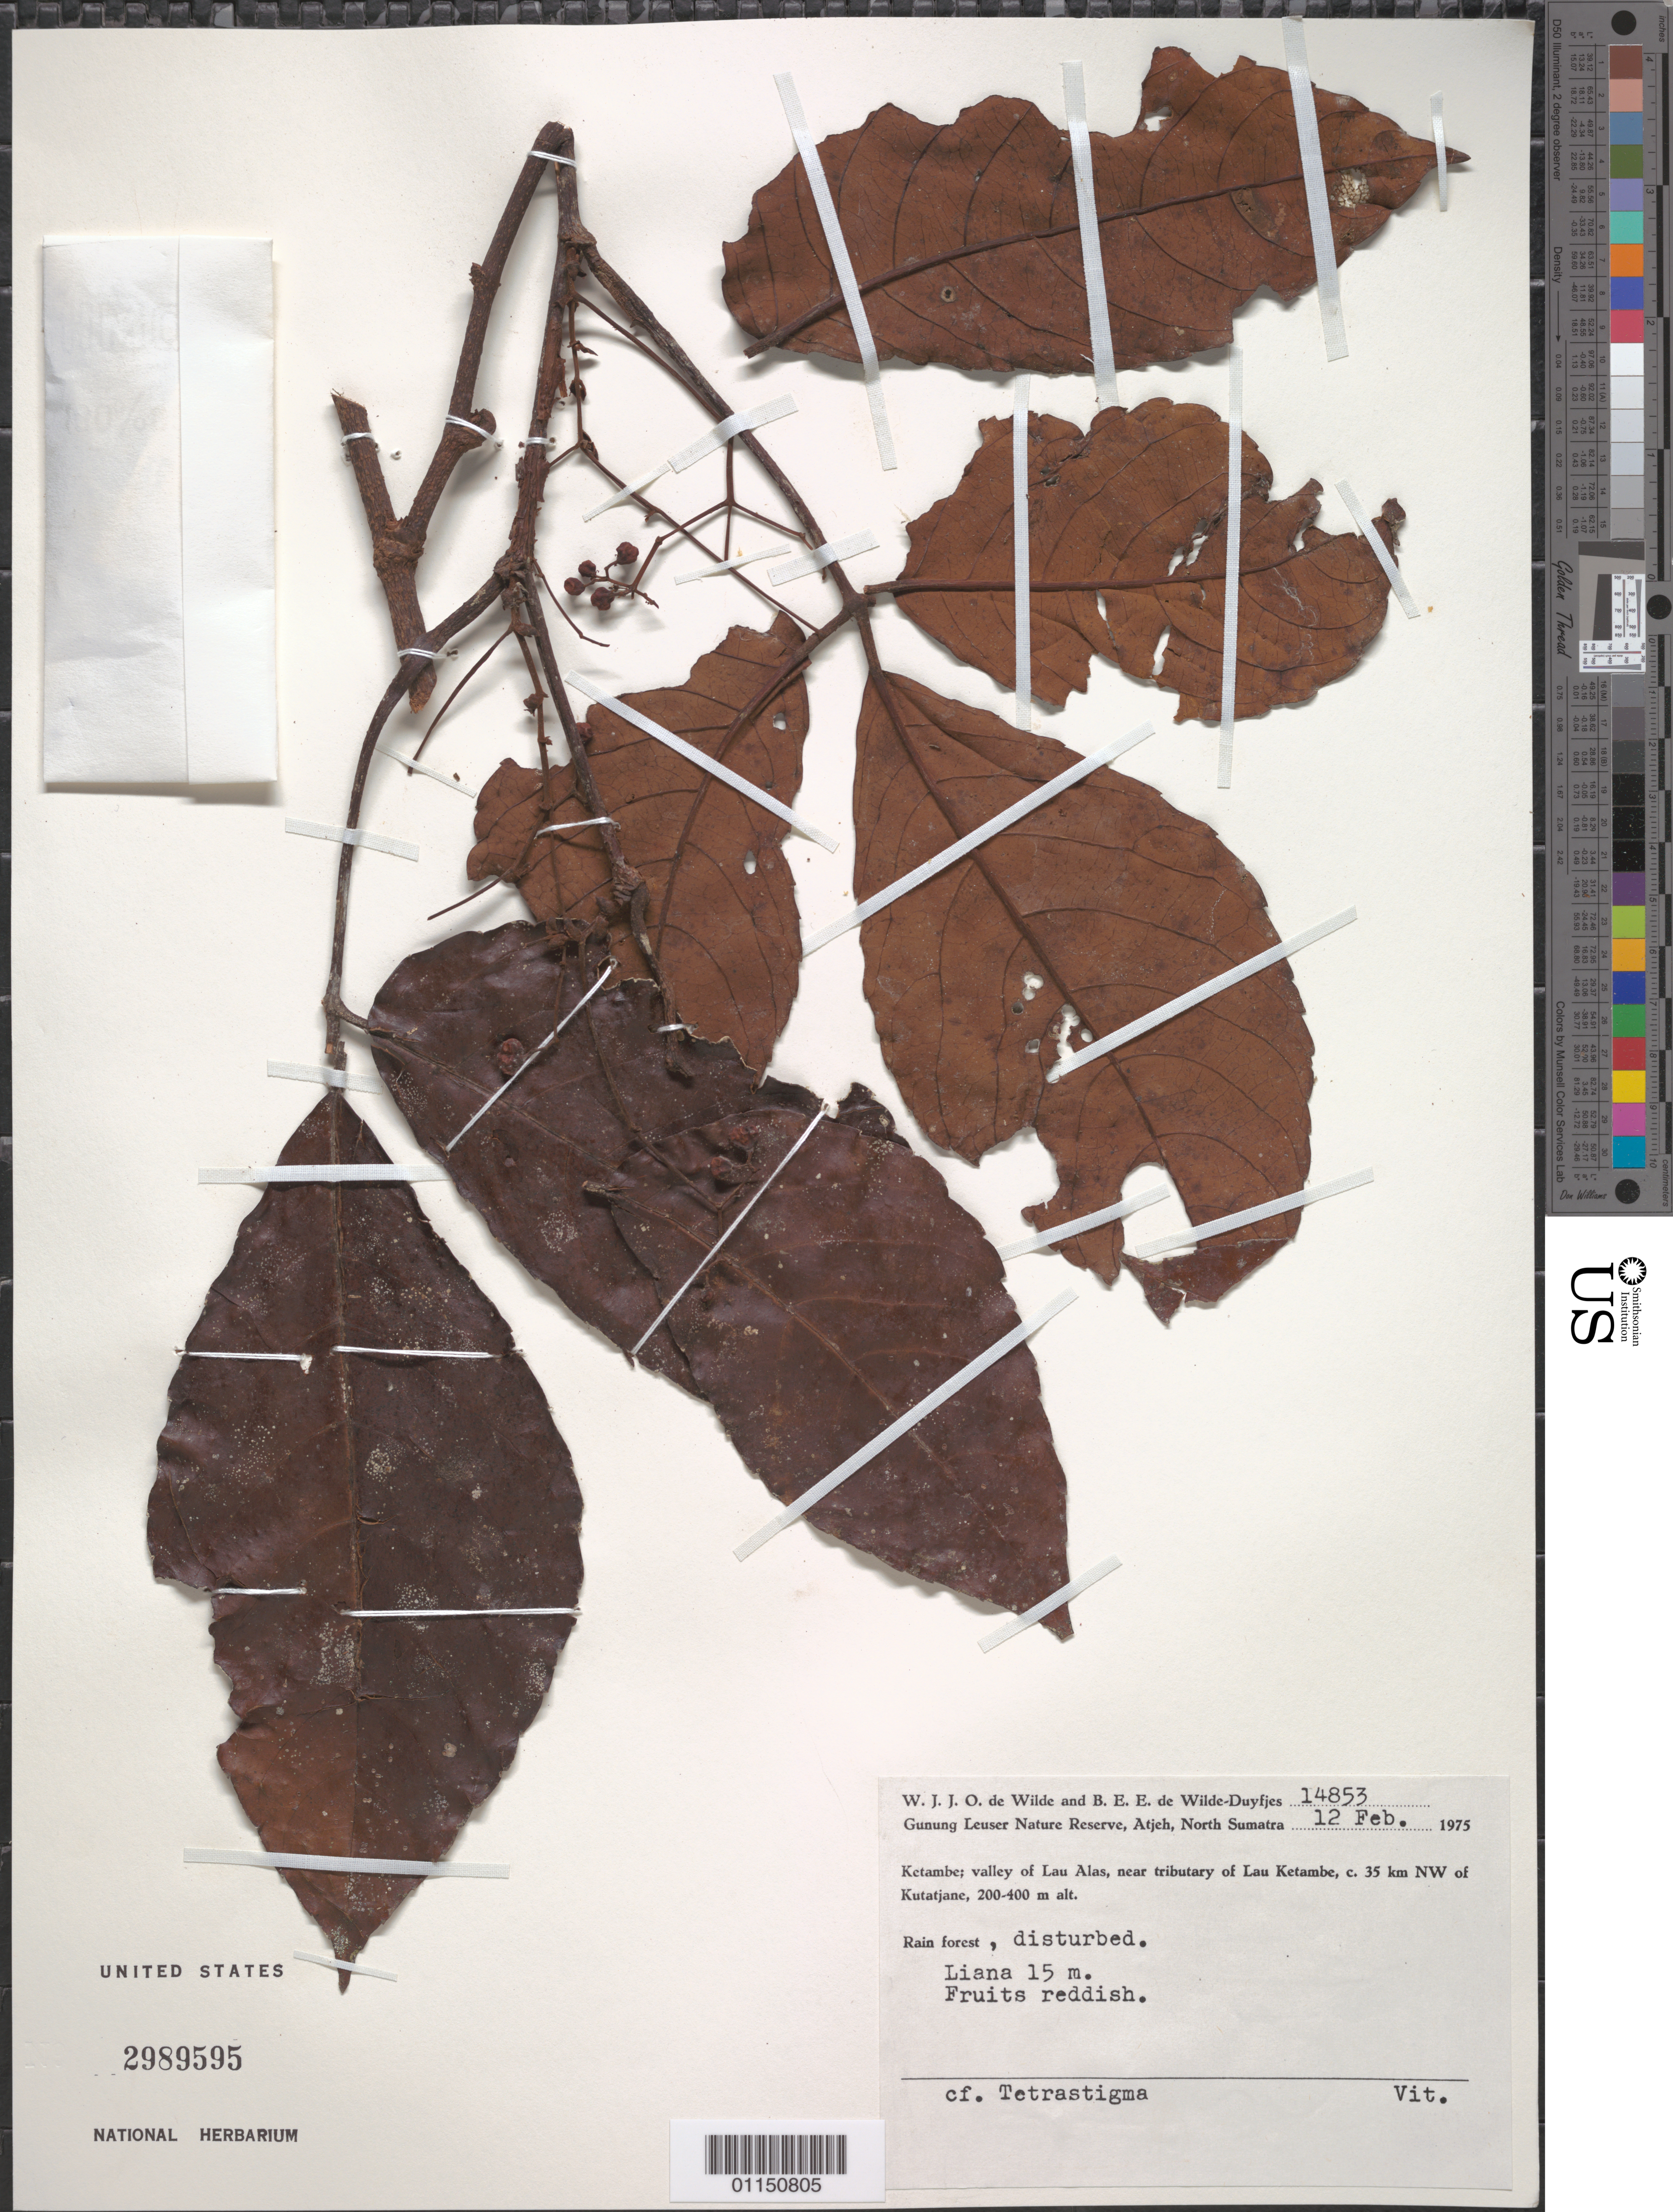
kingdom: Plantae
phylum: Tracheophyta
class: Magnoliopsida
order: Vitales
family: Vitaceae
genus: Tetrastigma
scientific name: Tetrastigma sp.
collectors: W. J. de Wilde & B. E. de Wilde-Duyfjes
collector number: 14853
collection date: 1975-02-12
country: Indonesia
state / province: Sumatra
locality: Gunung Leuser Nature Reserve, Atjeh. Ketambe; valley of Lau Alas, near tributary of Lau Ketambe, c. 35 km NW of Kutatjane.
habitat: Liana. Rain forest.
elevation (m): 200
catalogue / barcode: US 2989595